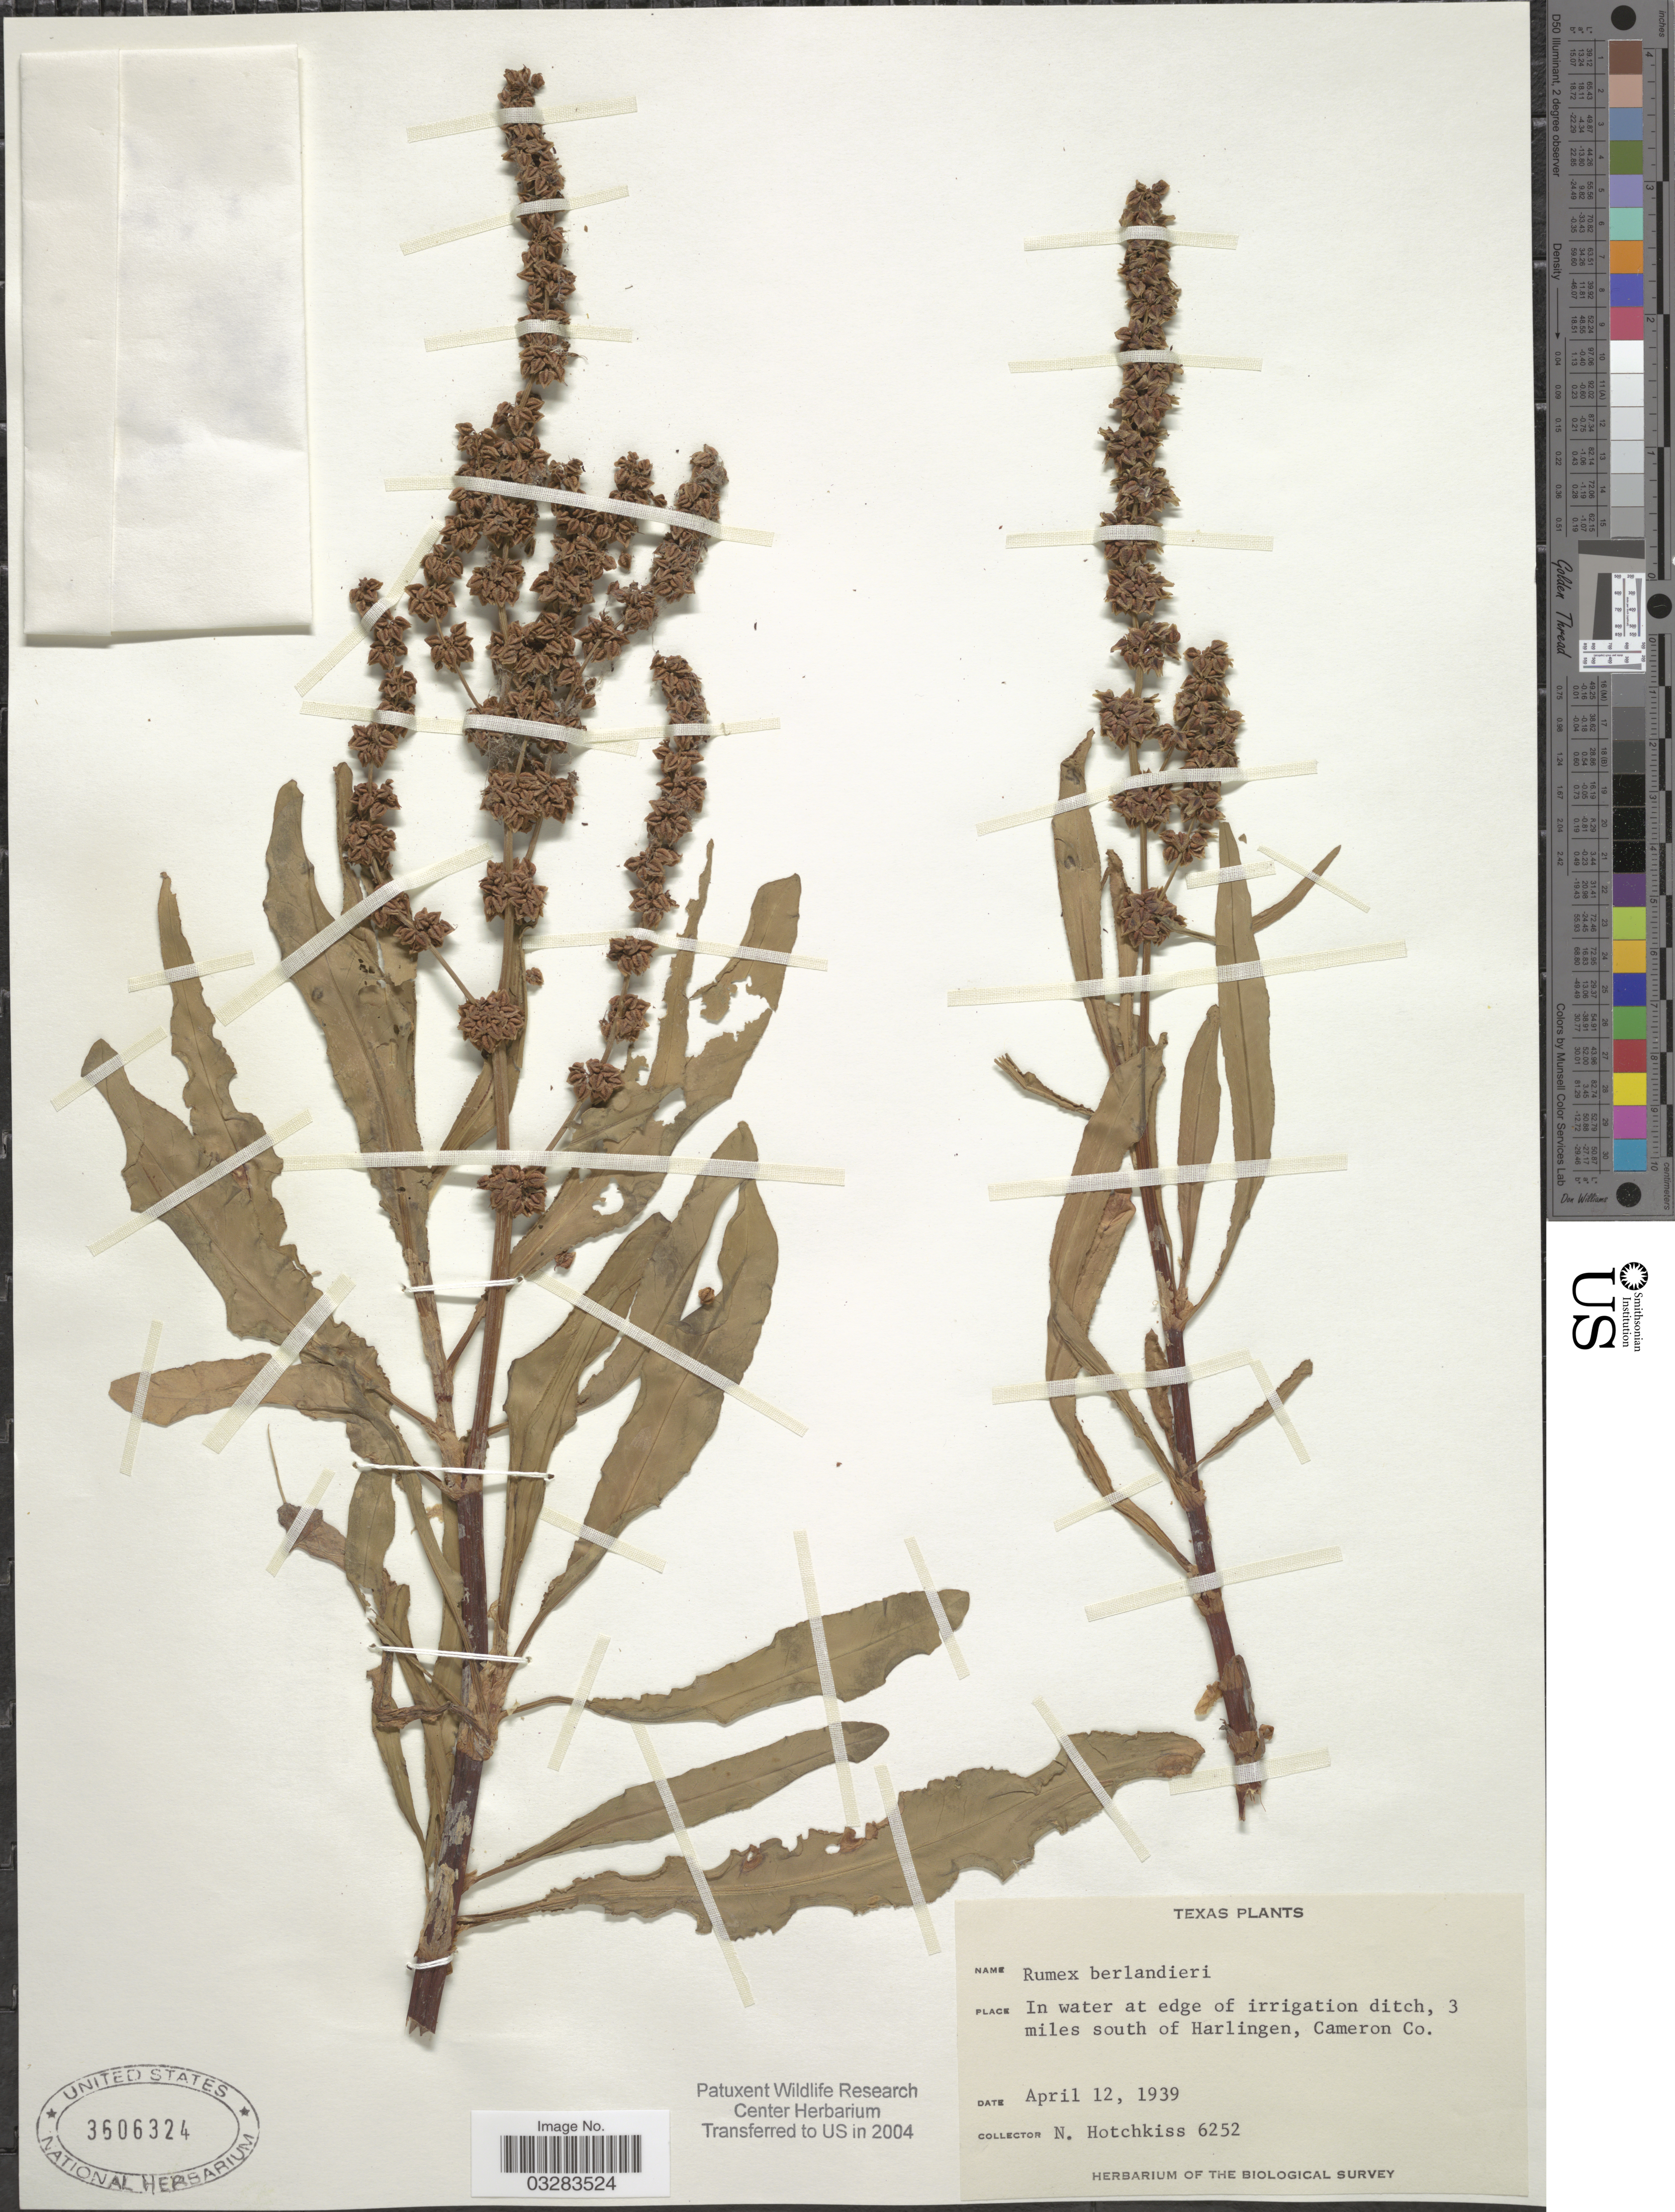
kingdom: Plantae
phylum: Tracheophyta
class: Magnoliopsida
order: Caryophyllales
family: Polygonaceae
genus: Rumex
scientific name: Rumex berlandieri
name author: Meisn.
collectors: N. Hotchkiss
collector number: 6252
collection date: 1939-04-12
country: United States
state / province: Texas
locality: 3 miles south of Harlington, Cameron Co.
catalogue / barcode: US 3606324